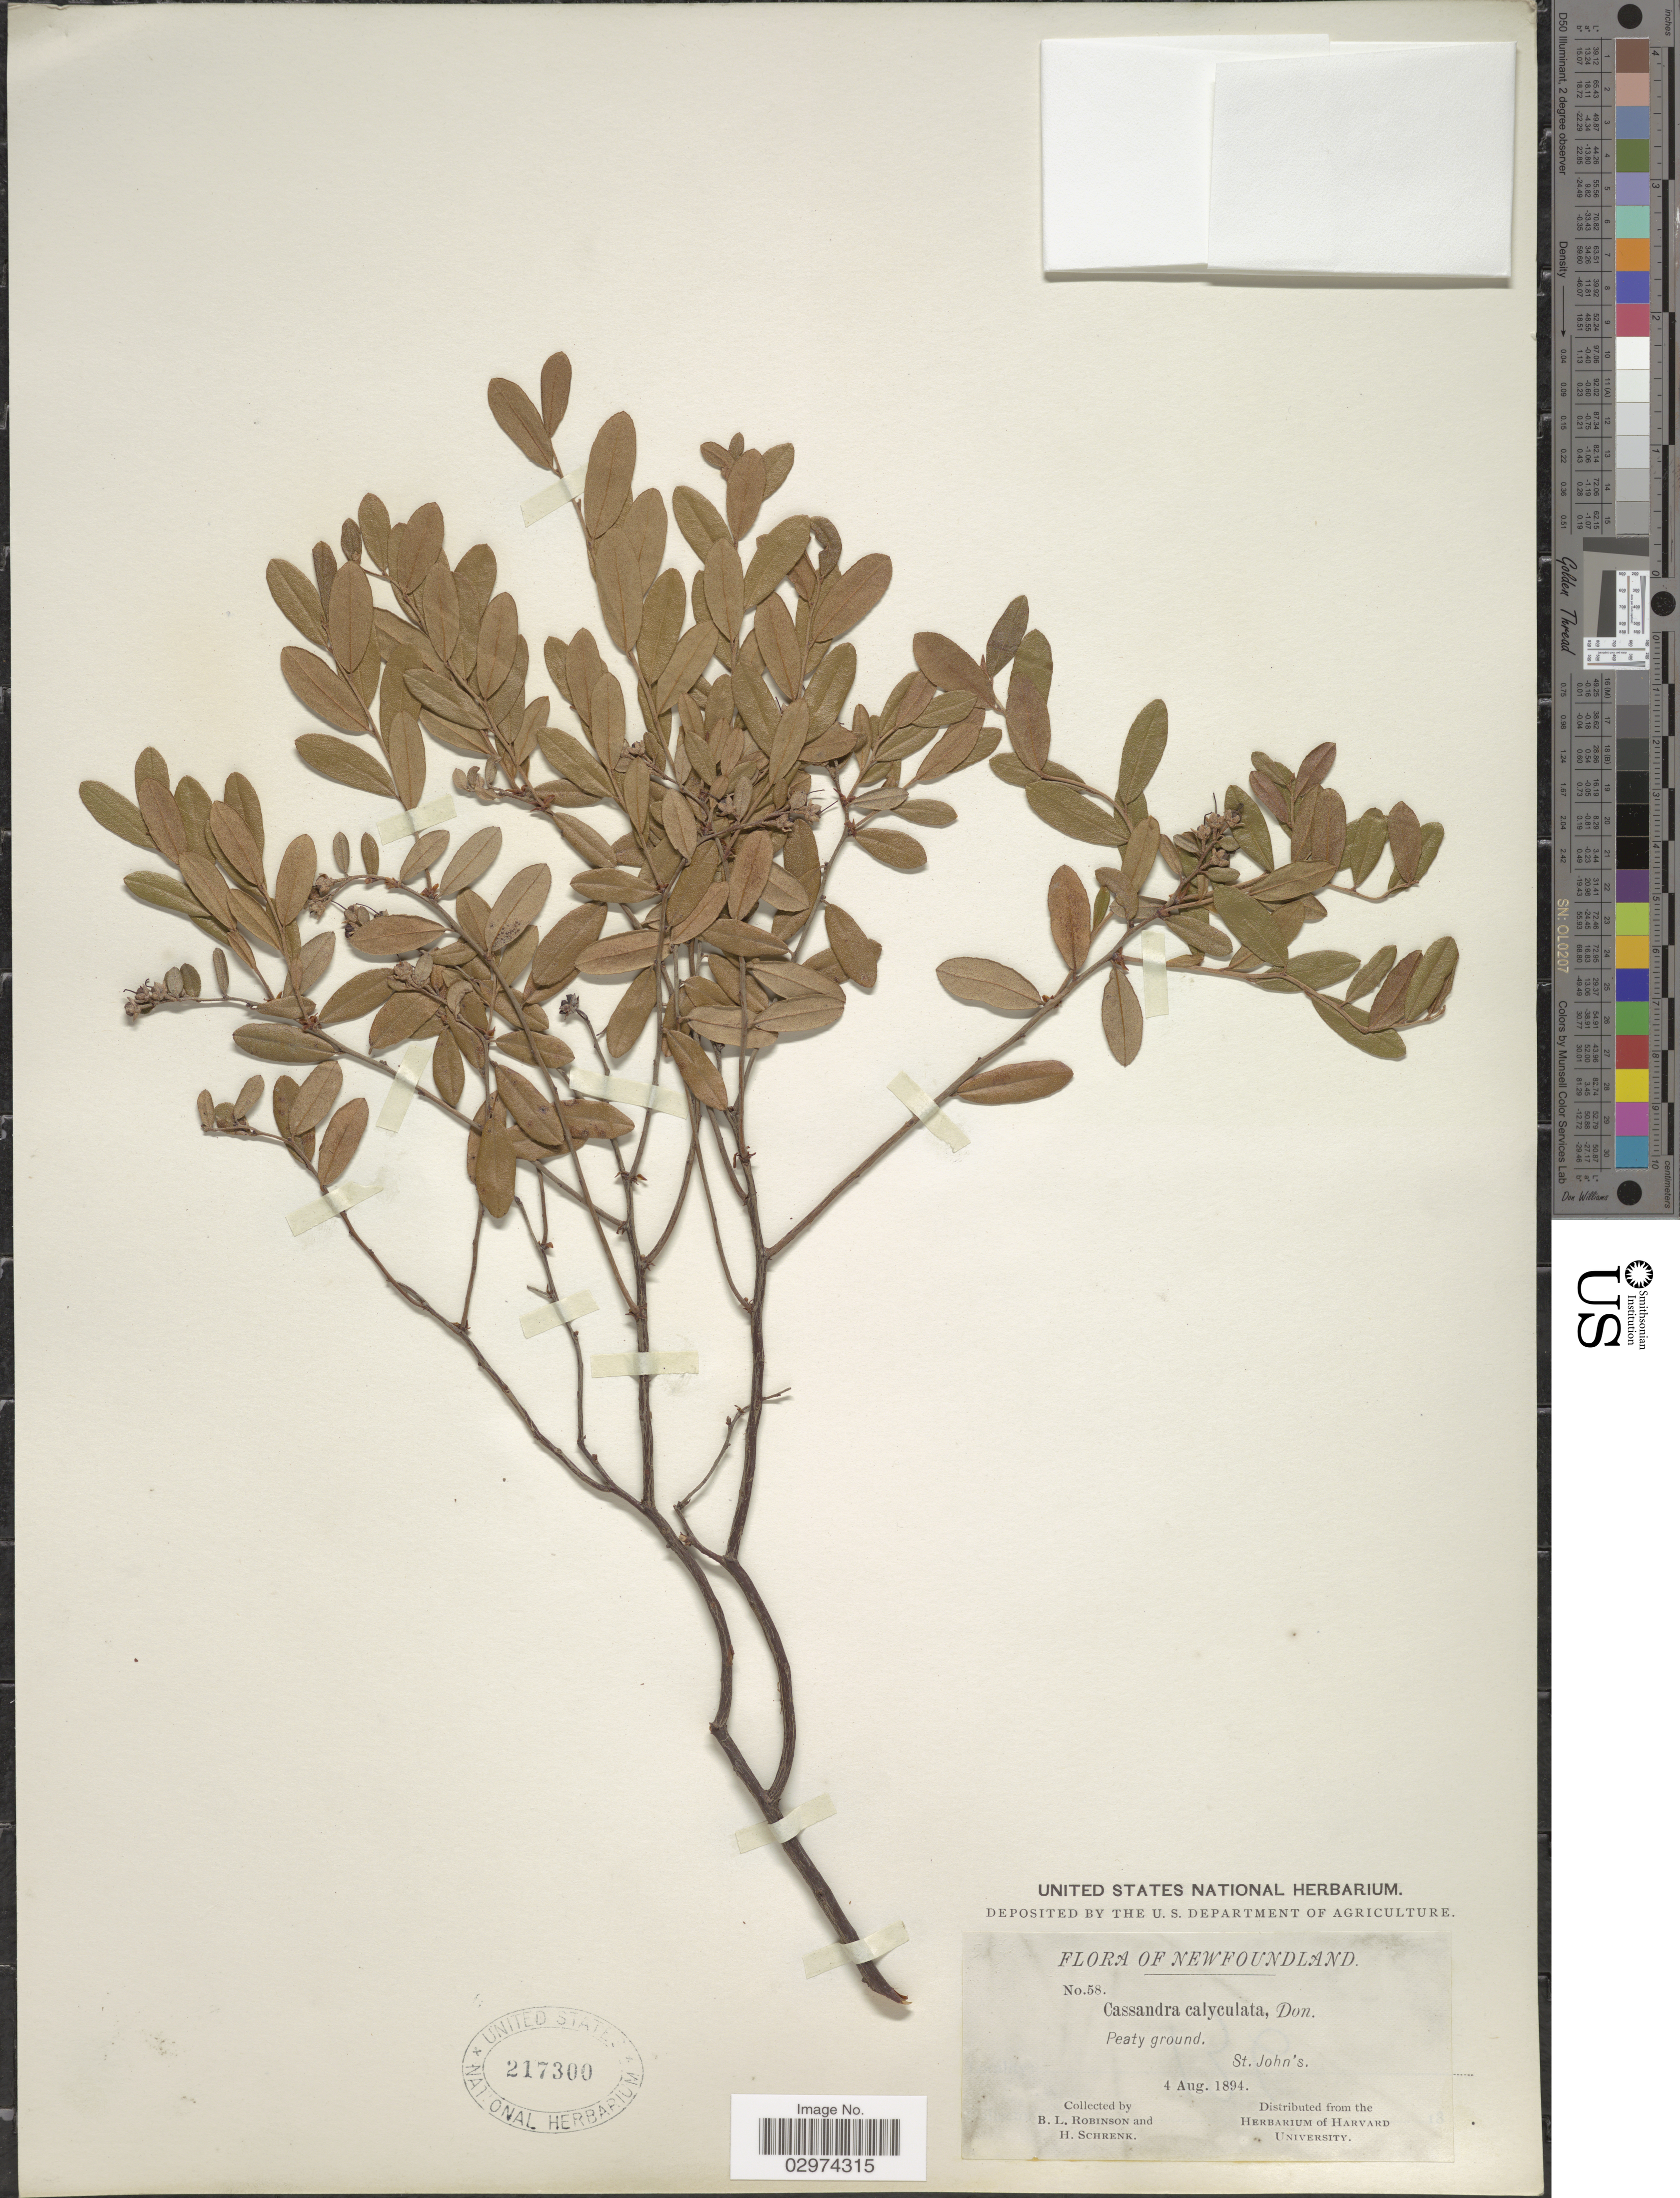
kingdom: Plantae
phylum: Tracheophyta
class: Magnoliopsida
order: Ericales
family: Ericaceae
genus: Chamaedaphne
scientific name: Chamaedaphne calyculata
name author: (L.) Moench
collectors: B. L. Robinson & H. Schrenk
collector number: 58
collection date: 1894-08-04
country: Canada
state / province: Newfoundland and Labrador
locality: St. John's.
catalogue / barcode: US 217300